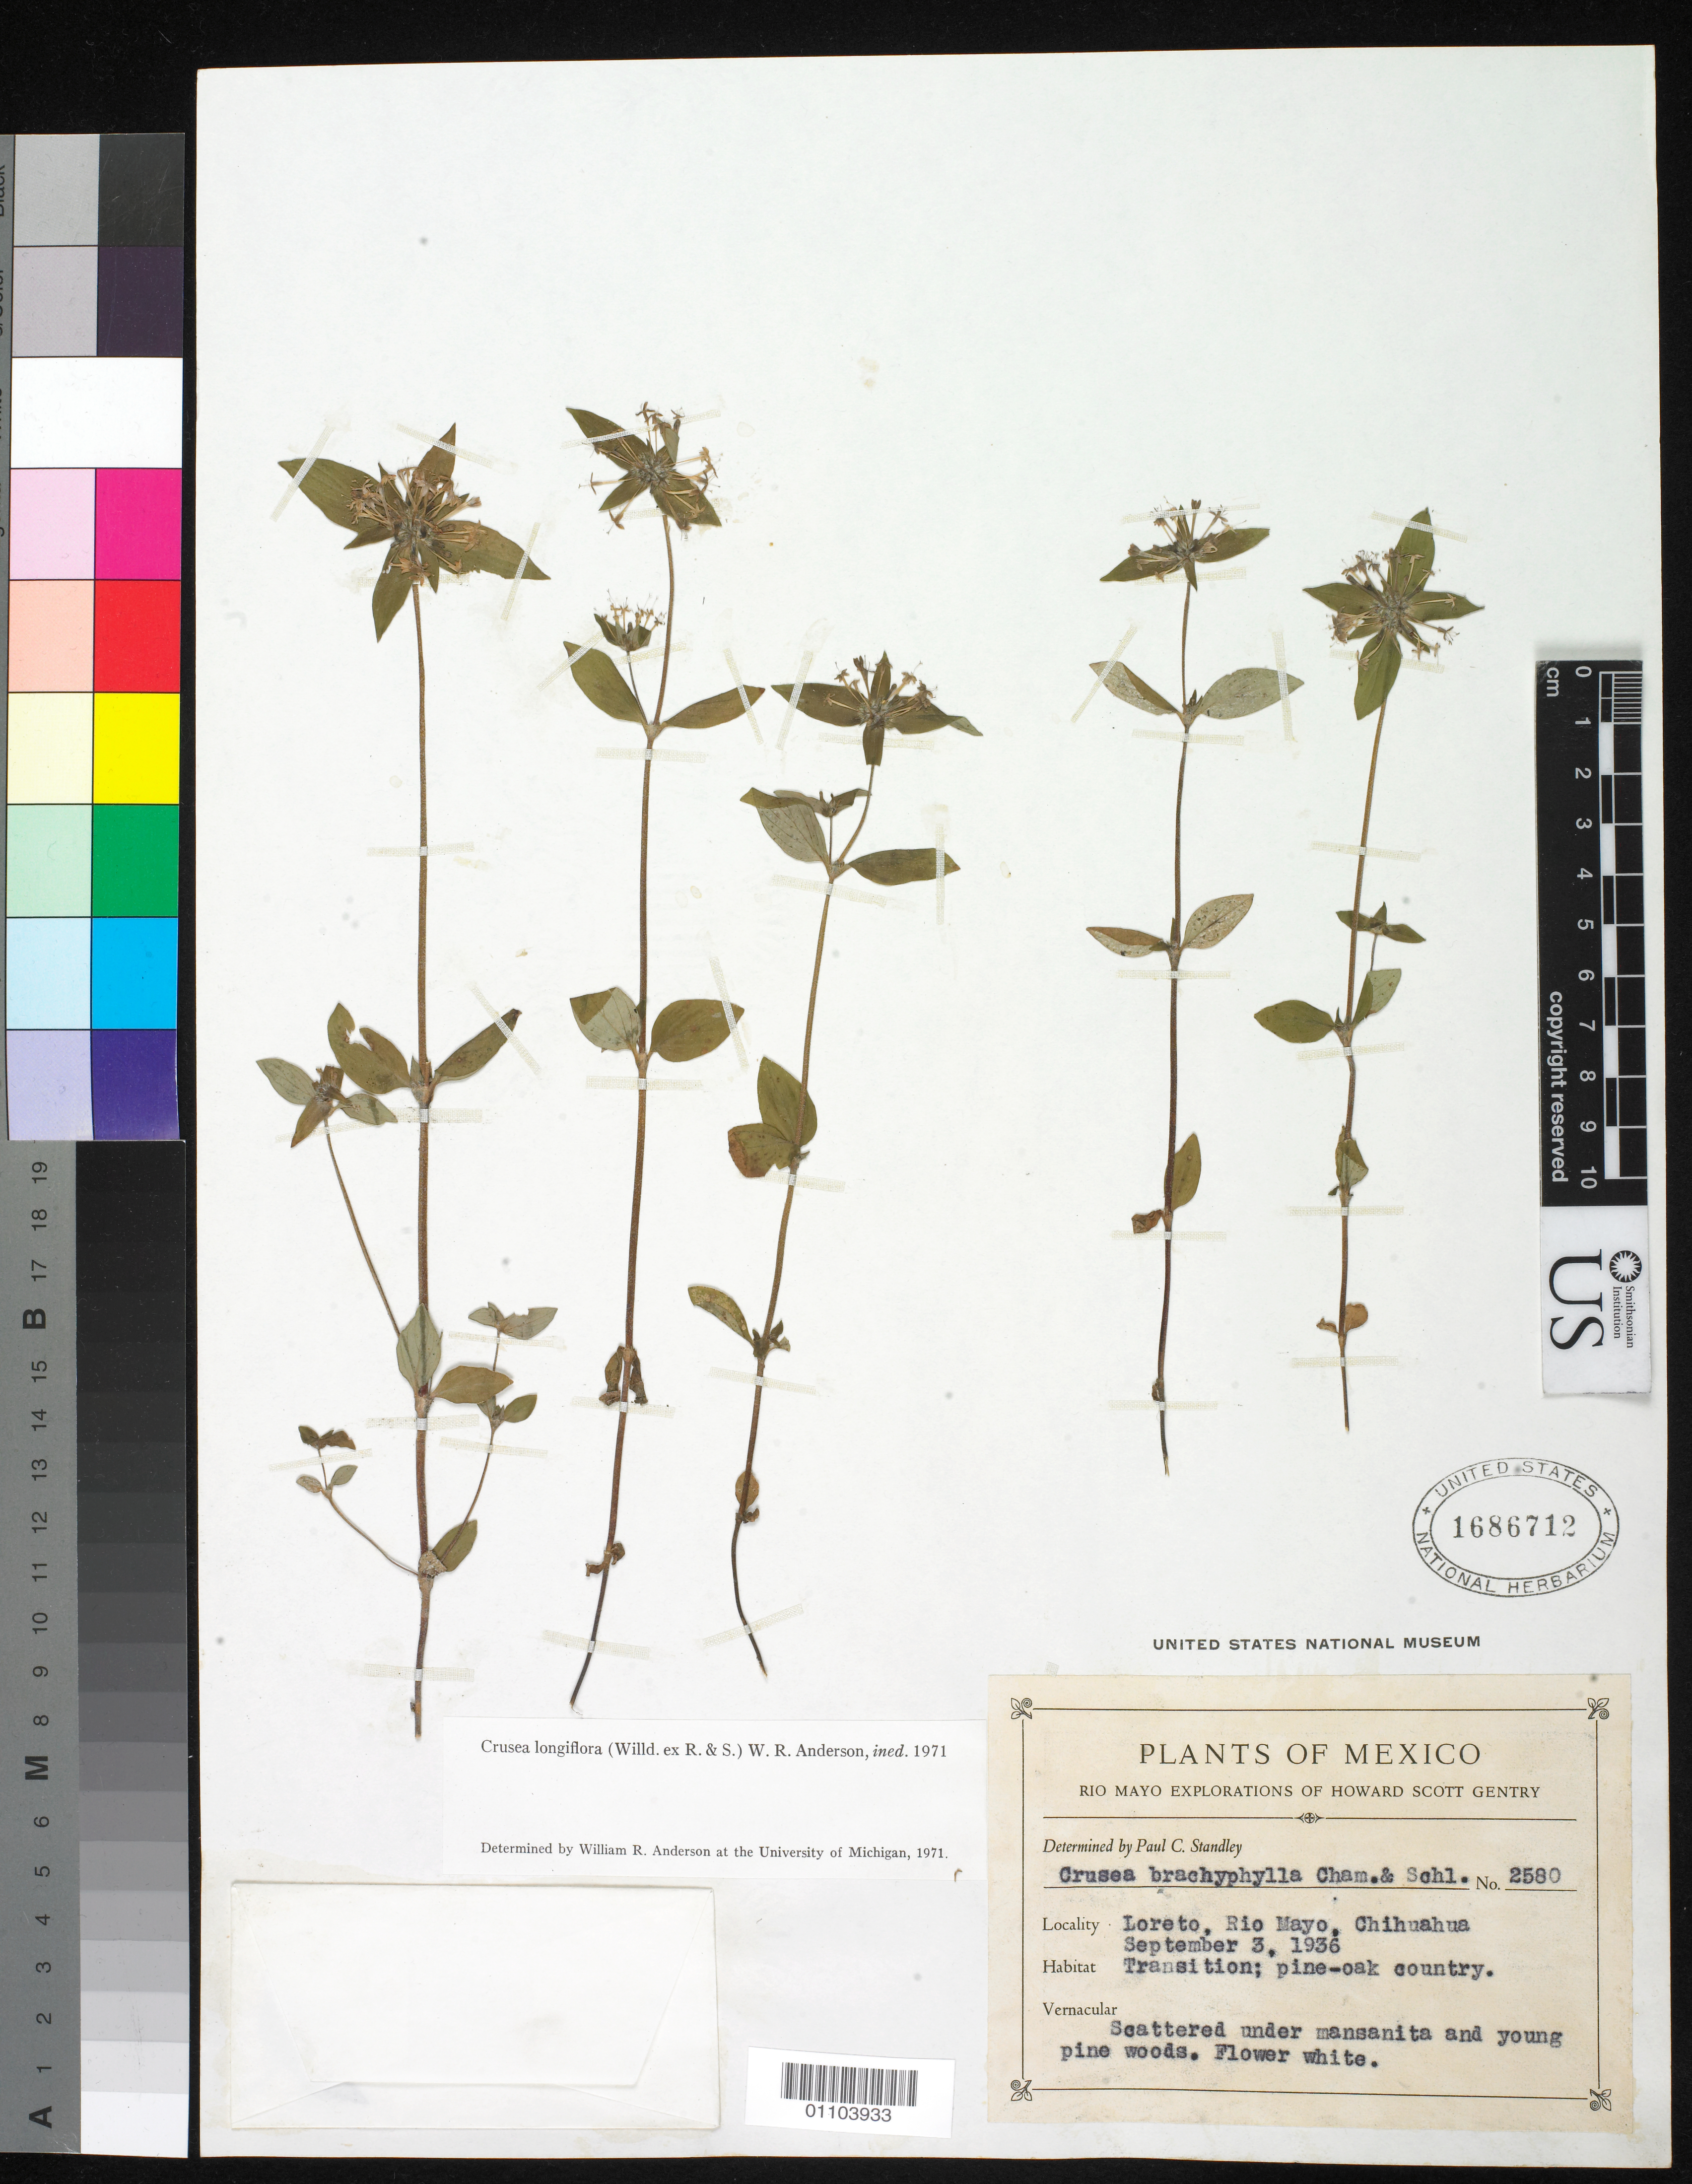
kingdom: Plantae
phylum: Tracheophyta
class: Magnoliopsida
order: Gentianales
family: Rubiaceae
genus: Crusea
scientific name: Crusea longiflora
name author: (Willd. ex Roem. & Schult.) W.R. Anderson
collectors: H. S. Gentry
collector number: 2580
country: Mexico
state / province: Chihuahua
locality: Loreto, Rio Mayo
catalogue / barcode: US 1686712